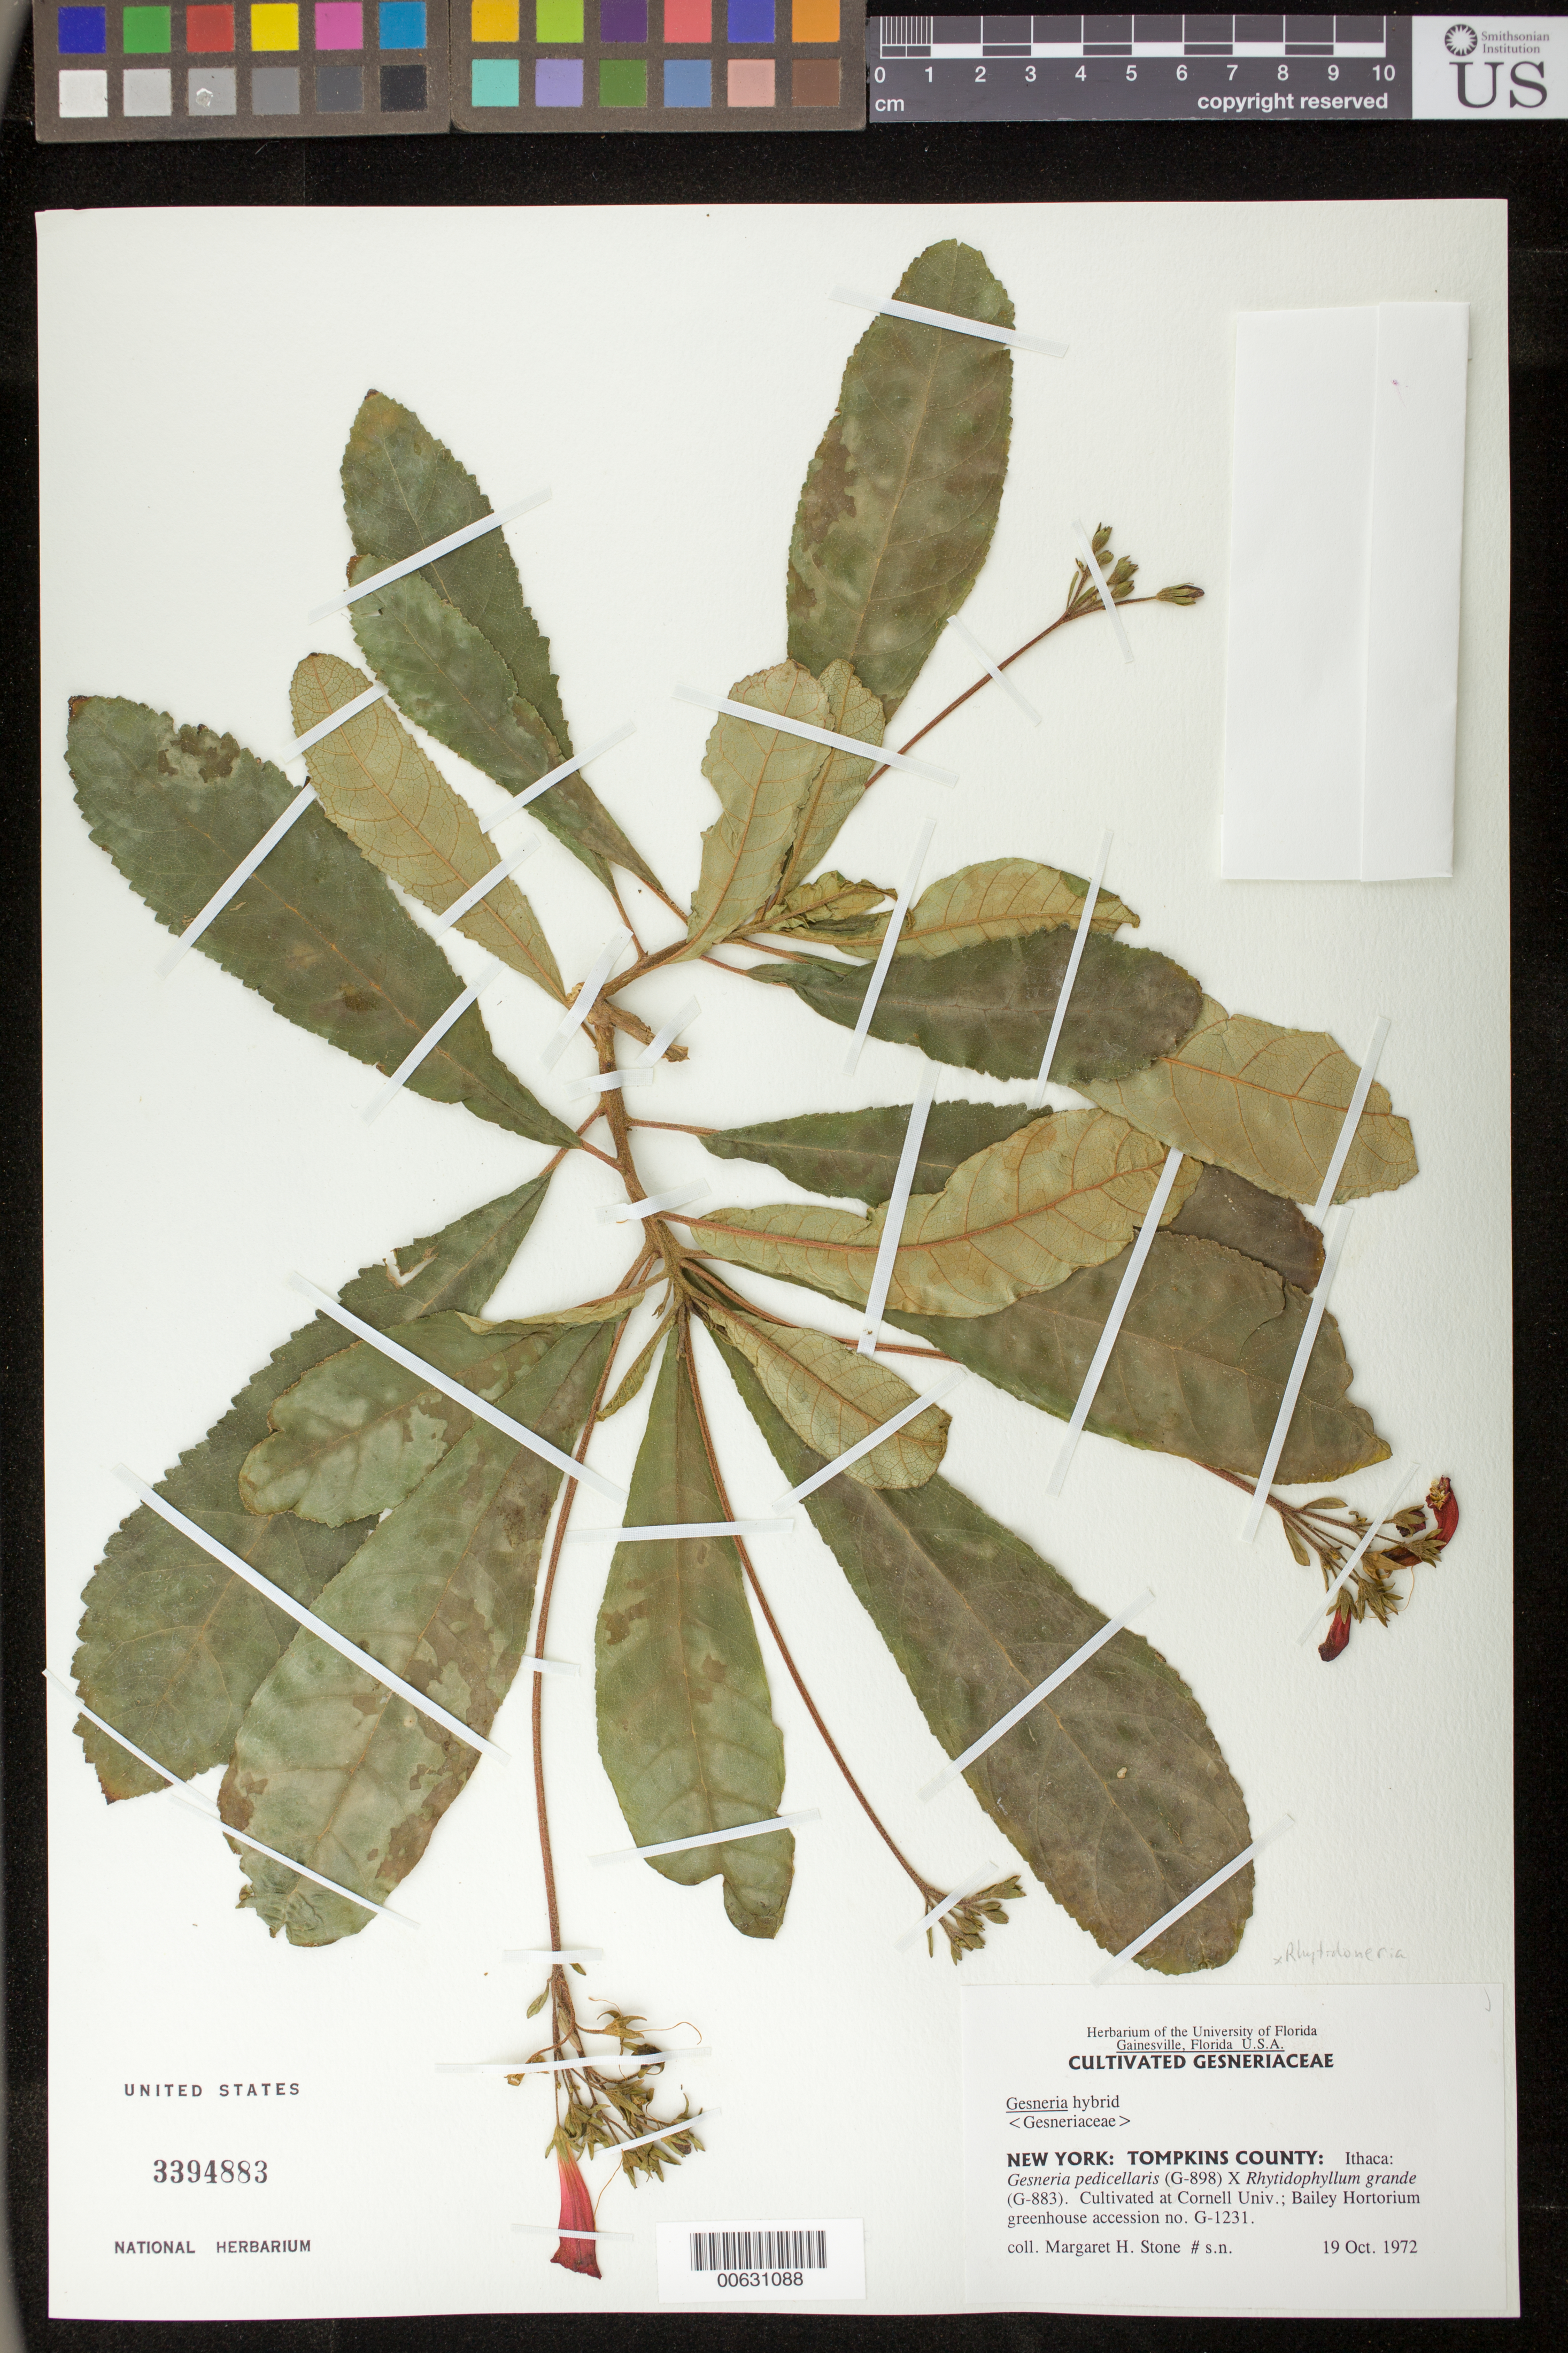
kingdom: Plantae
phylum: Tracheophyta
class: Magnoliopsida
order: Lamiales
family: Gesneriaceae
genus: Rhytidoneria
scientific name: x Rhytidoneria hybrid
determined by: Skog, Laurence E.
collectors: M. Stone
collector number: s.n. [G-1231]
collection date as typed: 19 Oct 1972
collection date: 1972-10-19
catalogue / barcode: US 3394883